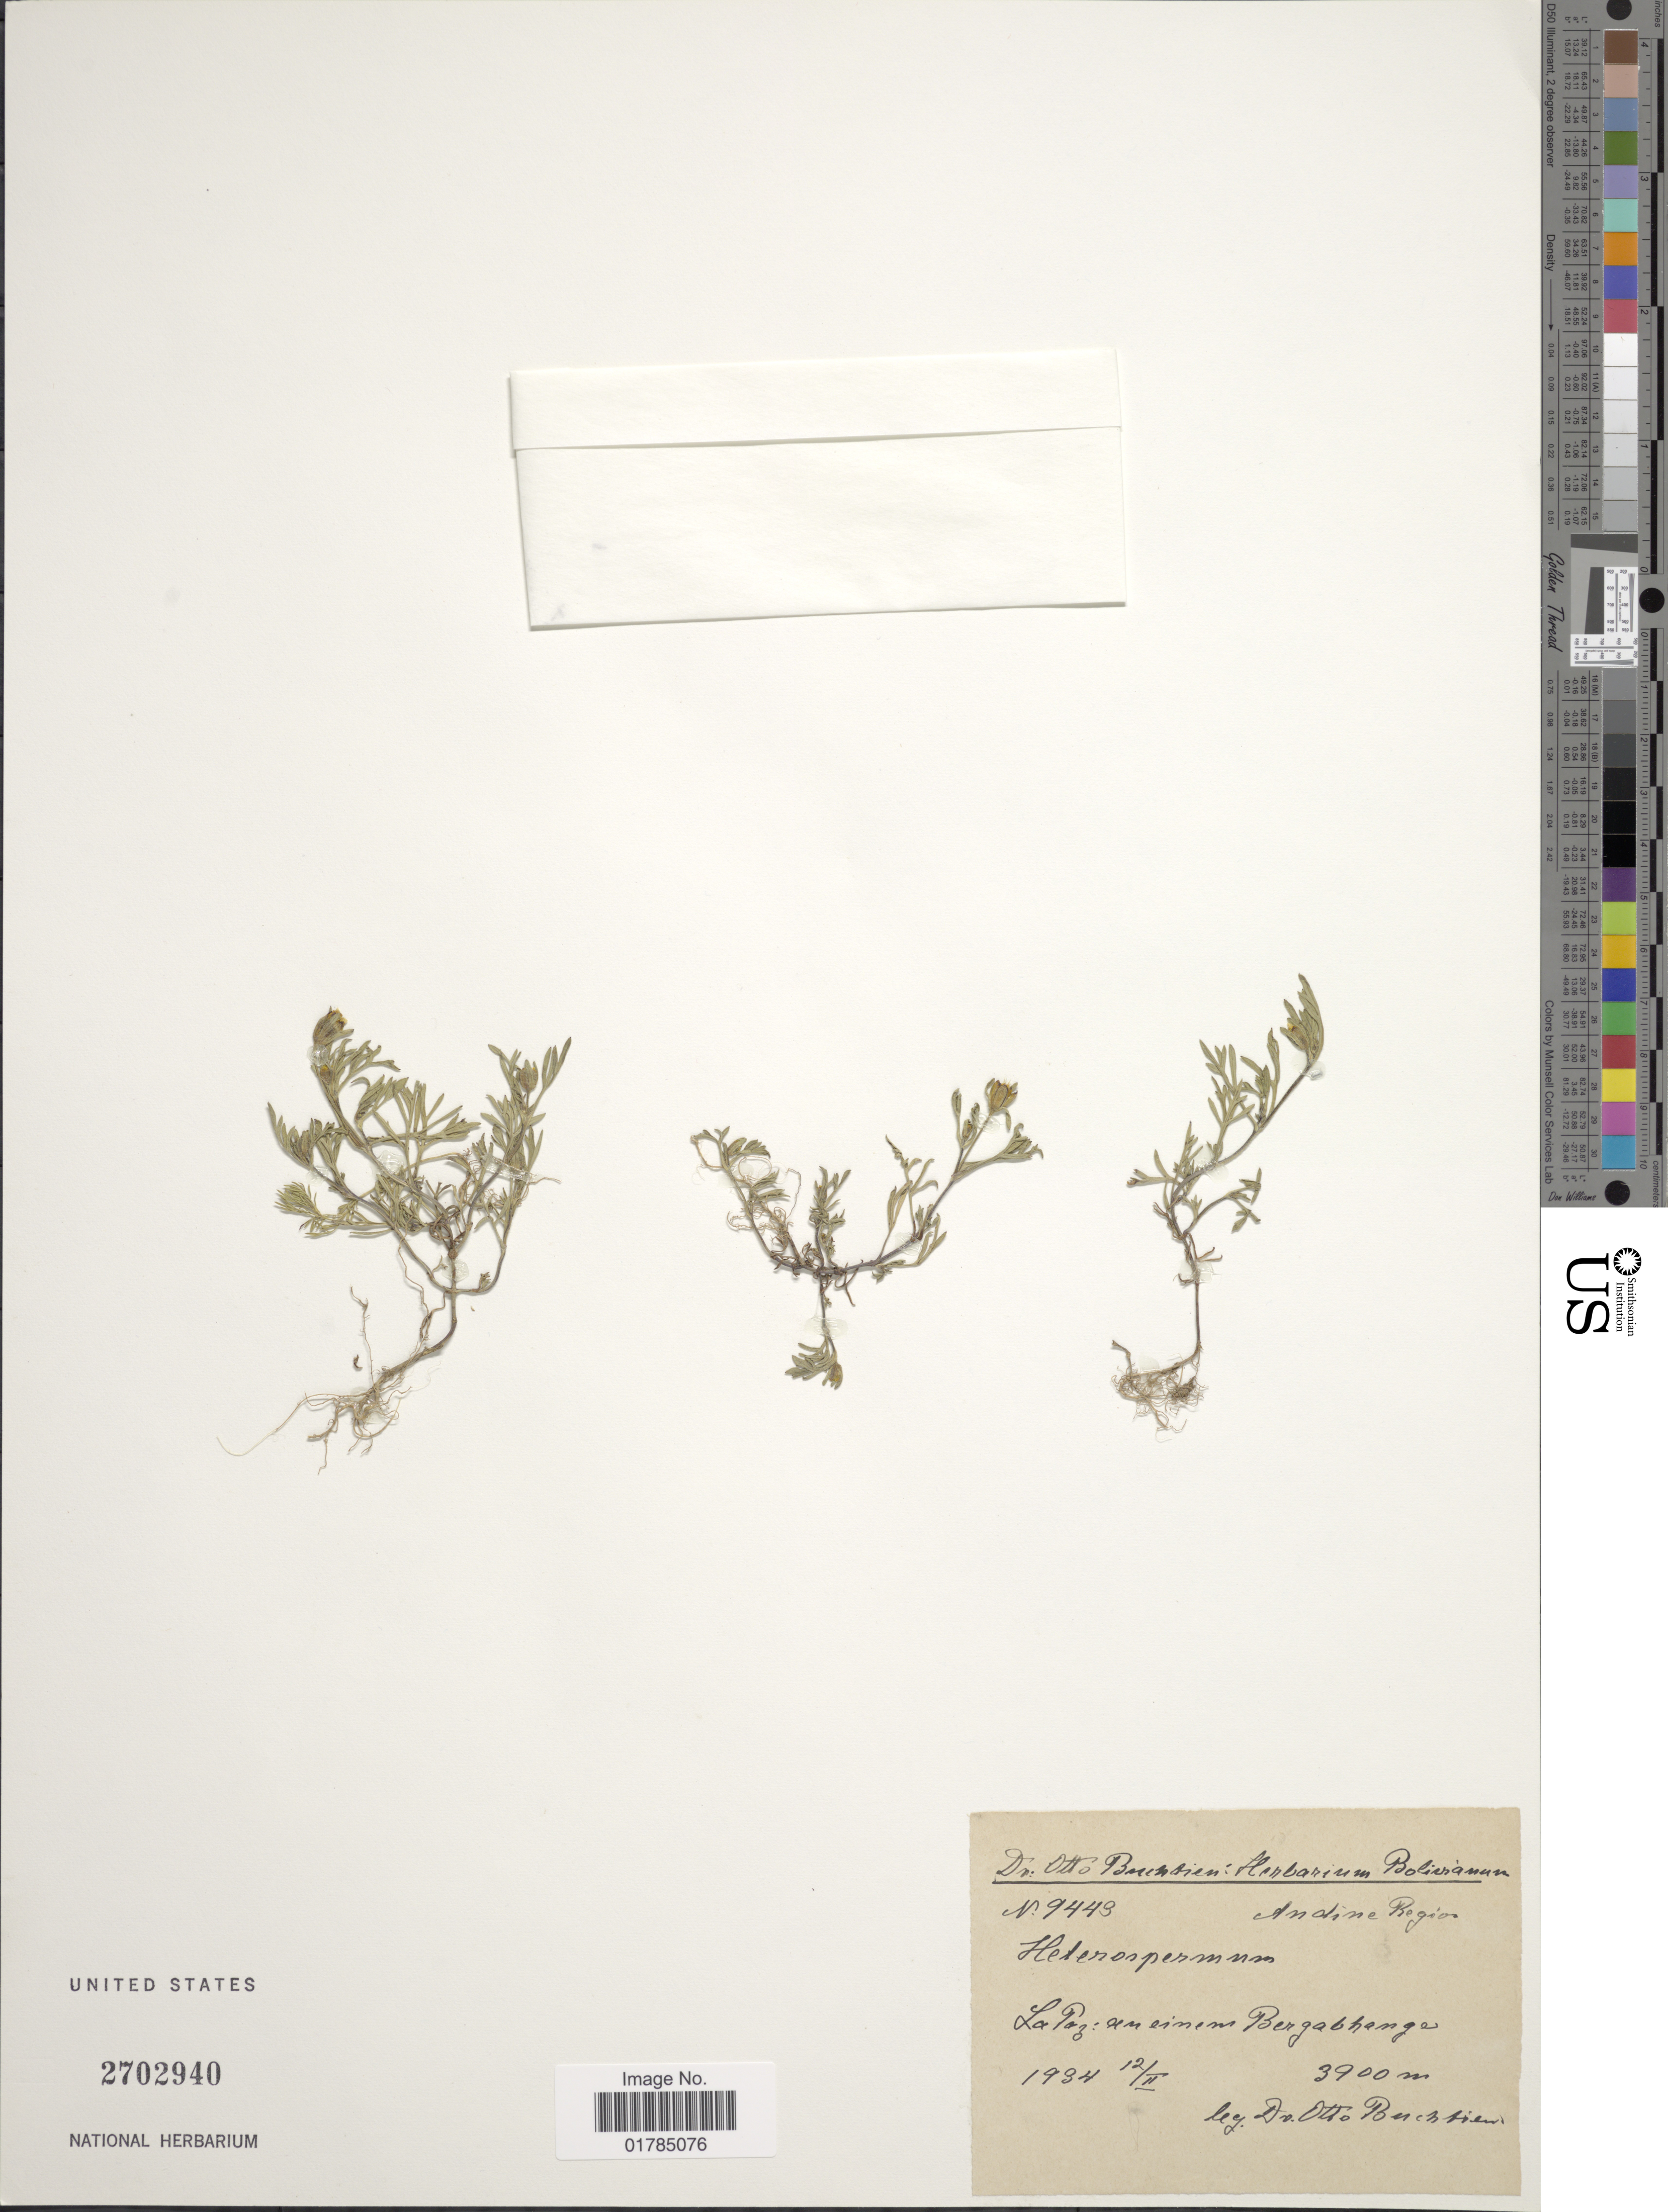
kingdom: Plantae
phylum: Tracheophyta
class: Magnoliopsida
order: Asterales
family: Asteraceae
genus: Heterosperma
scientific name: Heterosperma nanum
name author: (Nutt.) Sherff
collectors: O. Buchtien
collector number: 9443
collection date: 1934-02-12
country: Bolivia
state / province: La Paz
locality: Encima Bergabhanga, Andine Region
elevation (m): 3900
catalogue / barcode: US 2702940